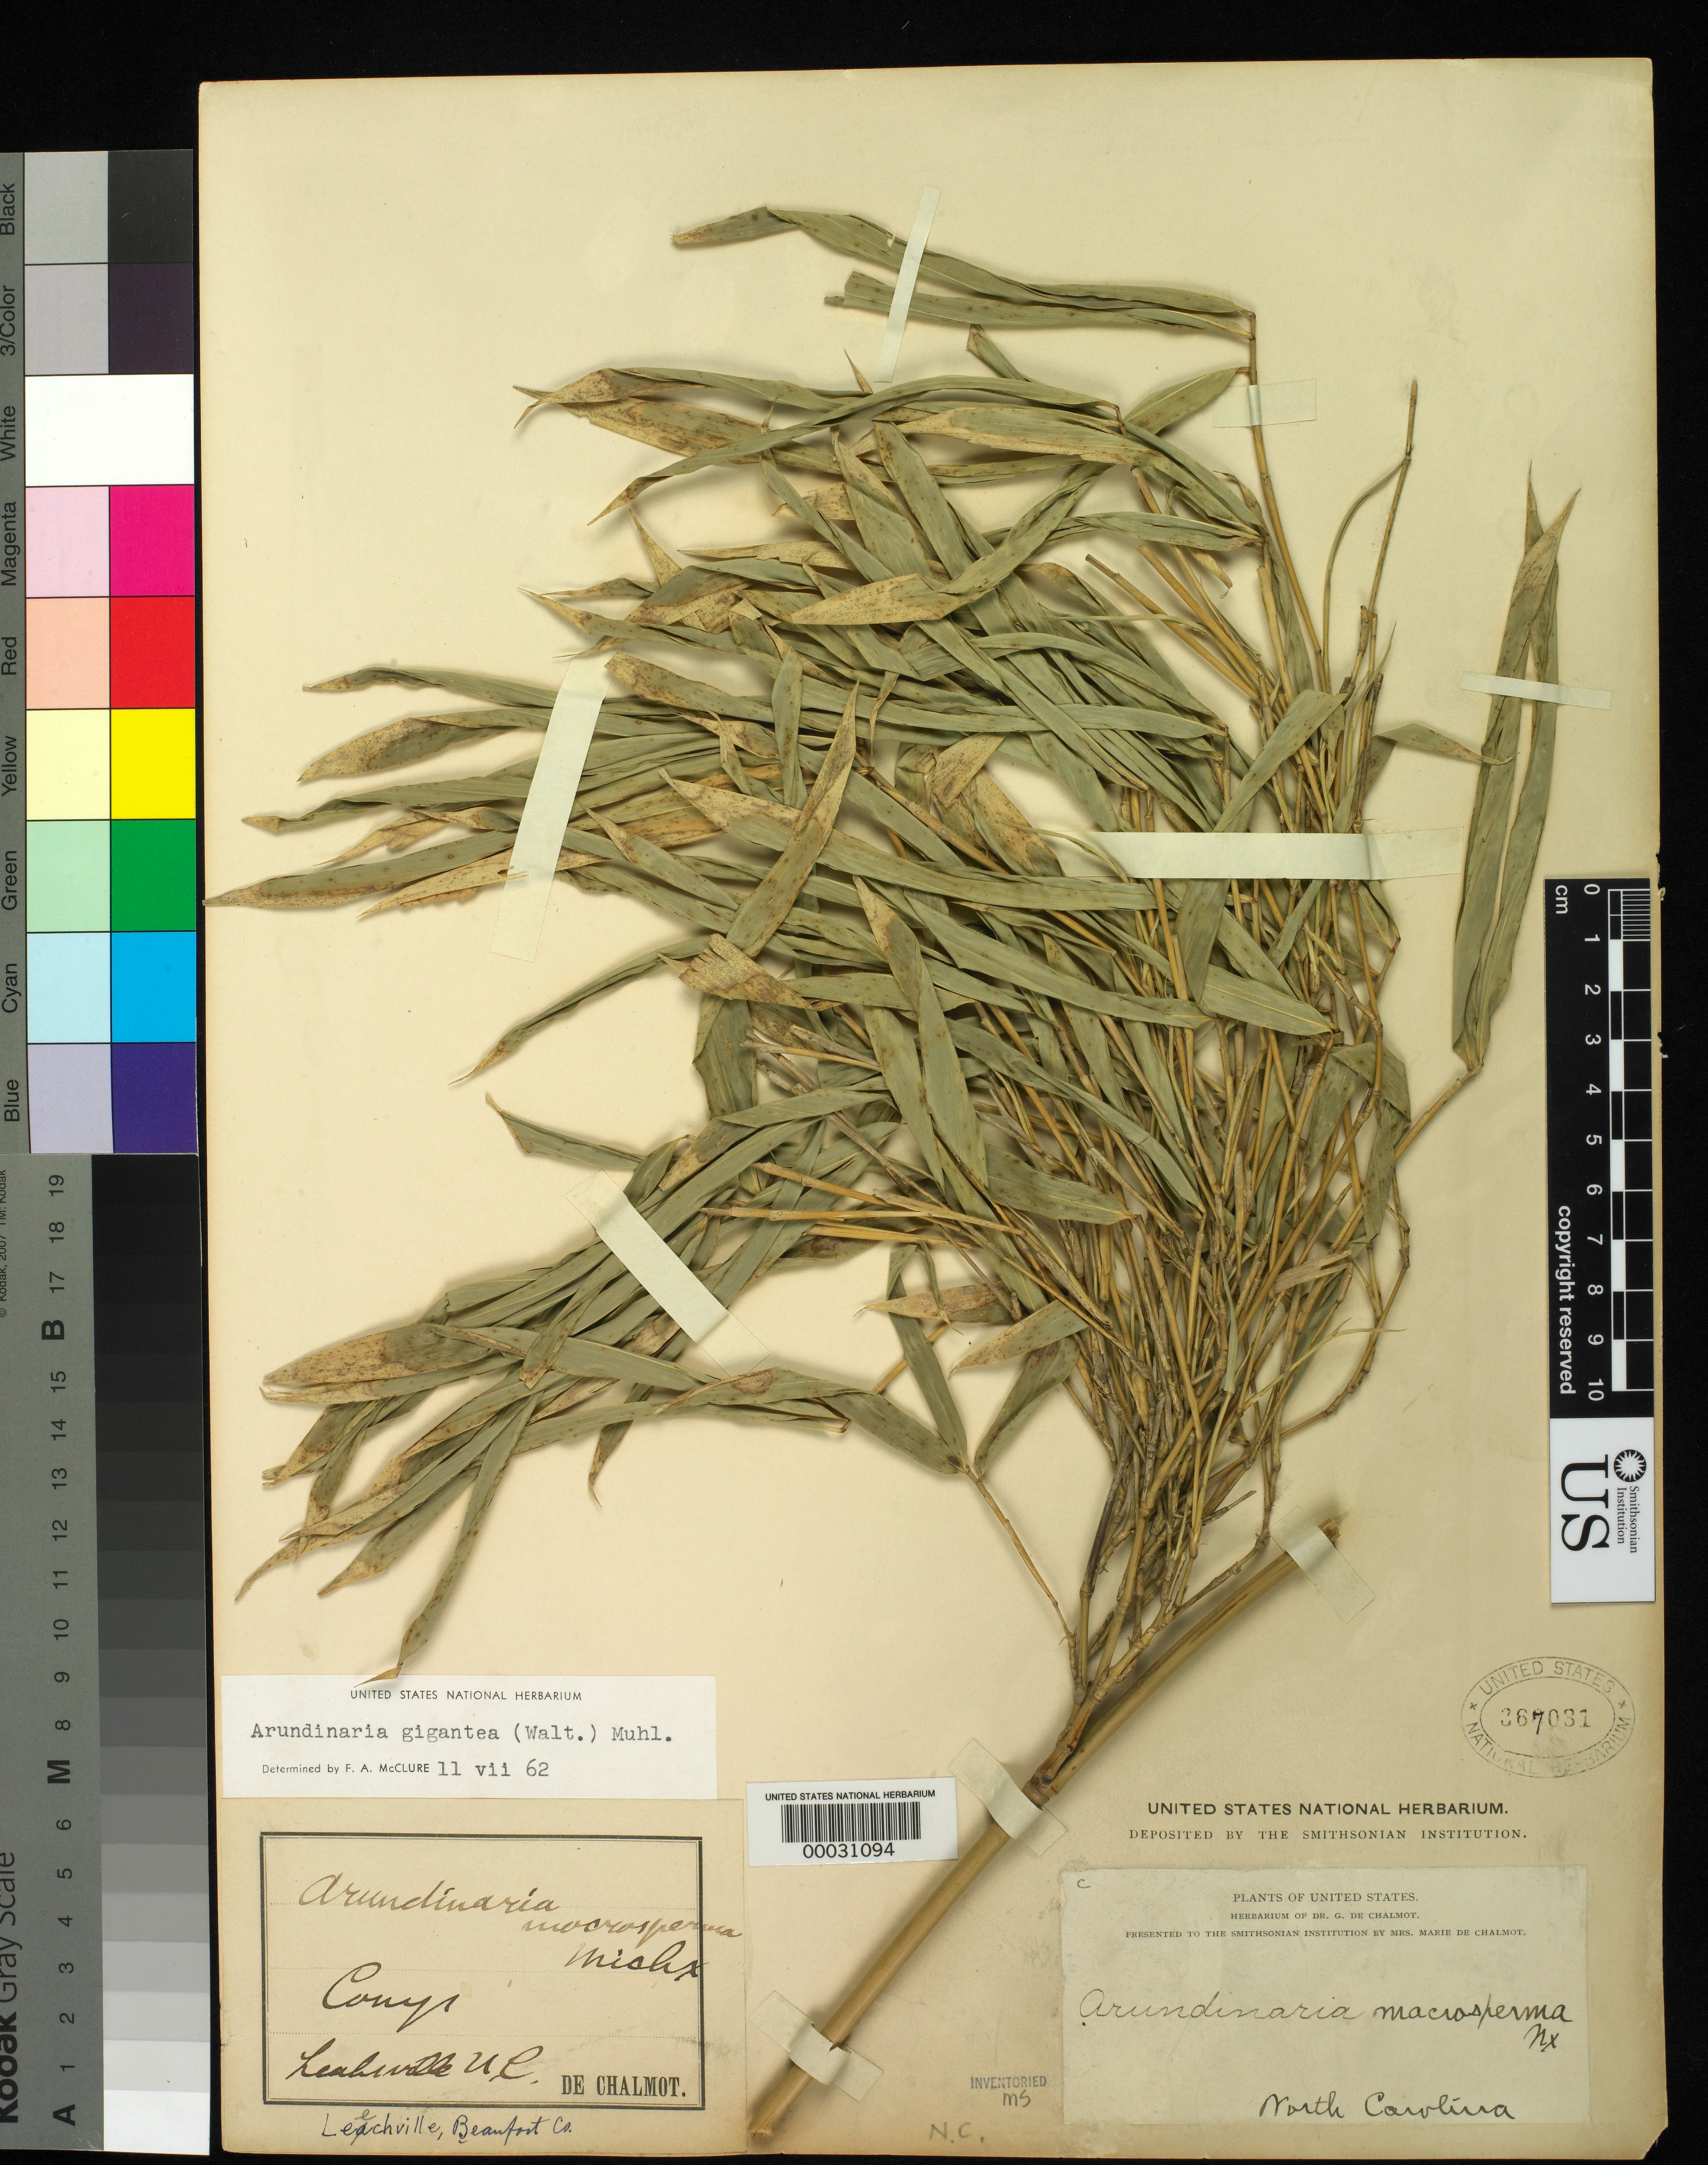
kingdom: Plantae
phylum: Tracheophyta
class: Liliopsida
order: Poales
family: Poaceae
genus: Arundinaria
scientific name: Arundinaria gigantea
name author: (Walter) Muhl.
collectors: G. de Chalmot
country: United States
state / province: North Carolina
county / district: Beaufort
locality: Leechville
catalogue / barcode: US 367031